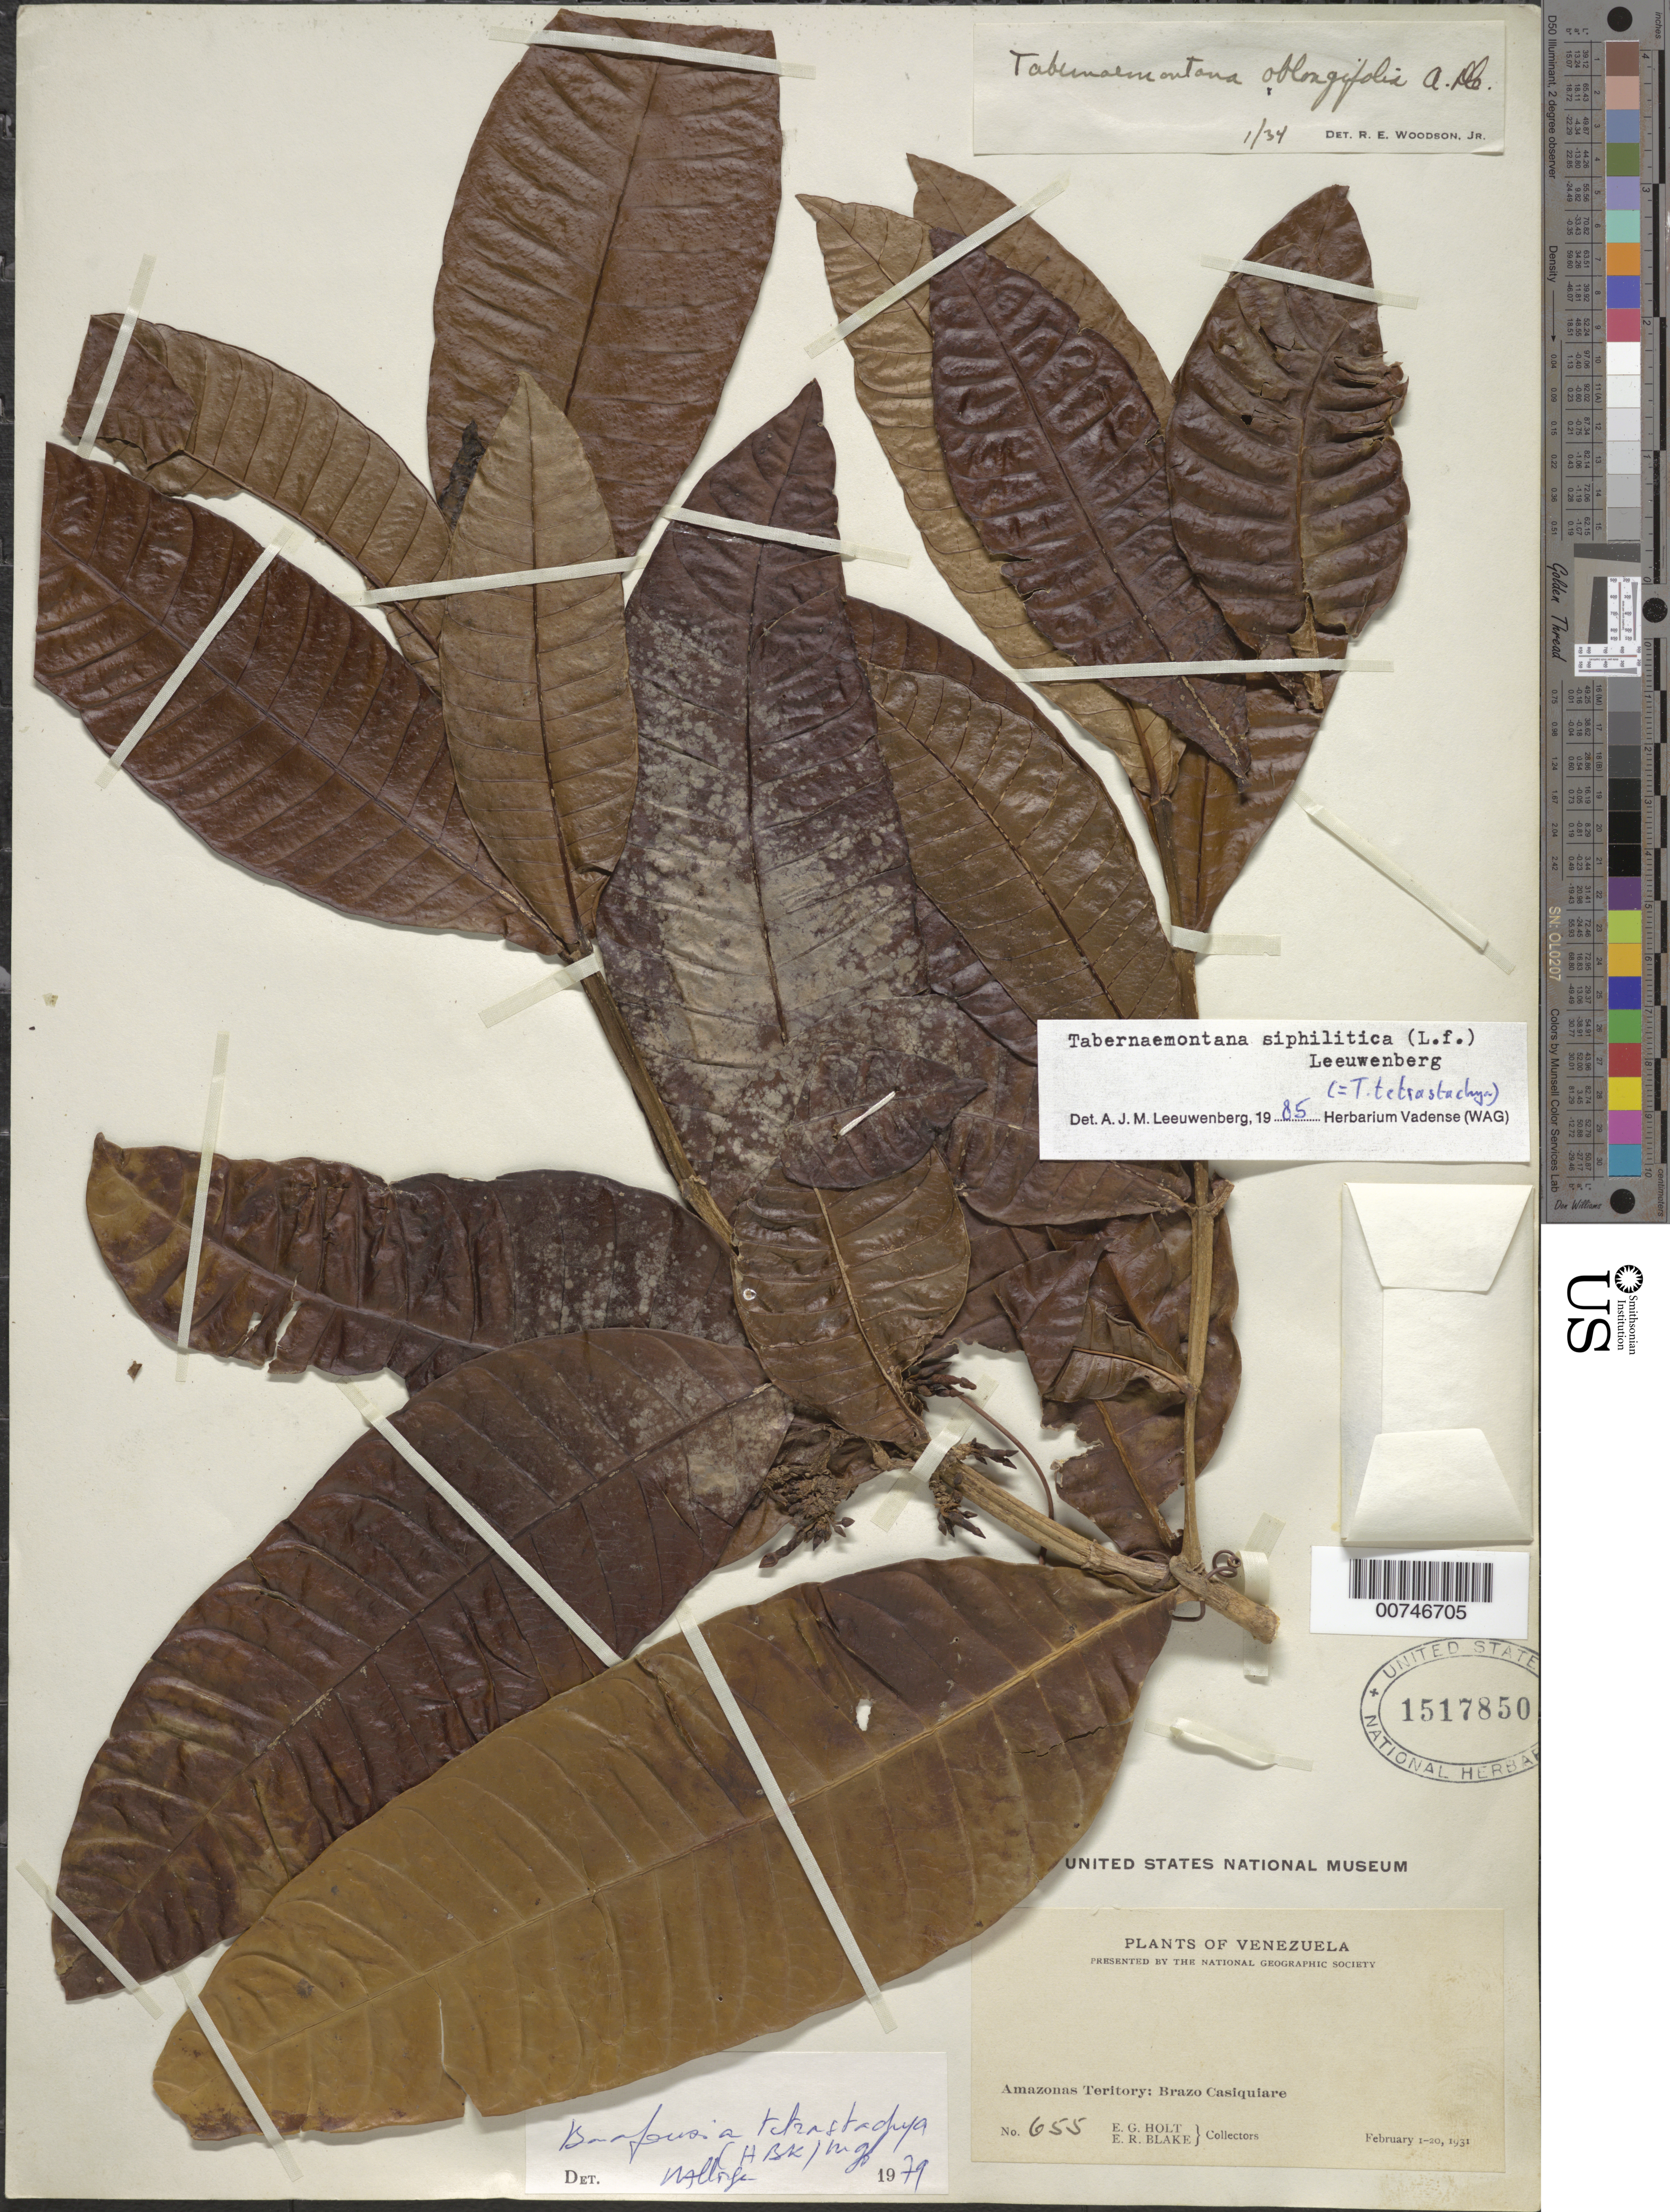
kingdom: Plantae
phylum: Tracheophyta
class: Magnoliopsida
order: Gentianales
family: Apocynaceae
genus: Tabernaemontana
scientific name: Tabernaemontana siphilitica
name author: (L. f.) Leeuwenb.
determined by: Leeuwenberg, A. J. M.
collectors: E. Holt & E. R. Blake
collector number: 655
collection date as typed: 1-Feb-31 to 20-Feb-31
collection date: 1931-02-01/1931-02-20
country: Venezuela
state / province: Amazonas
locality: Brazo Casiquiare, Capibara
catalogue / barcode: US 1517850